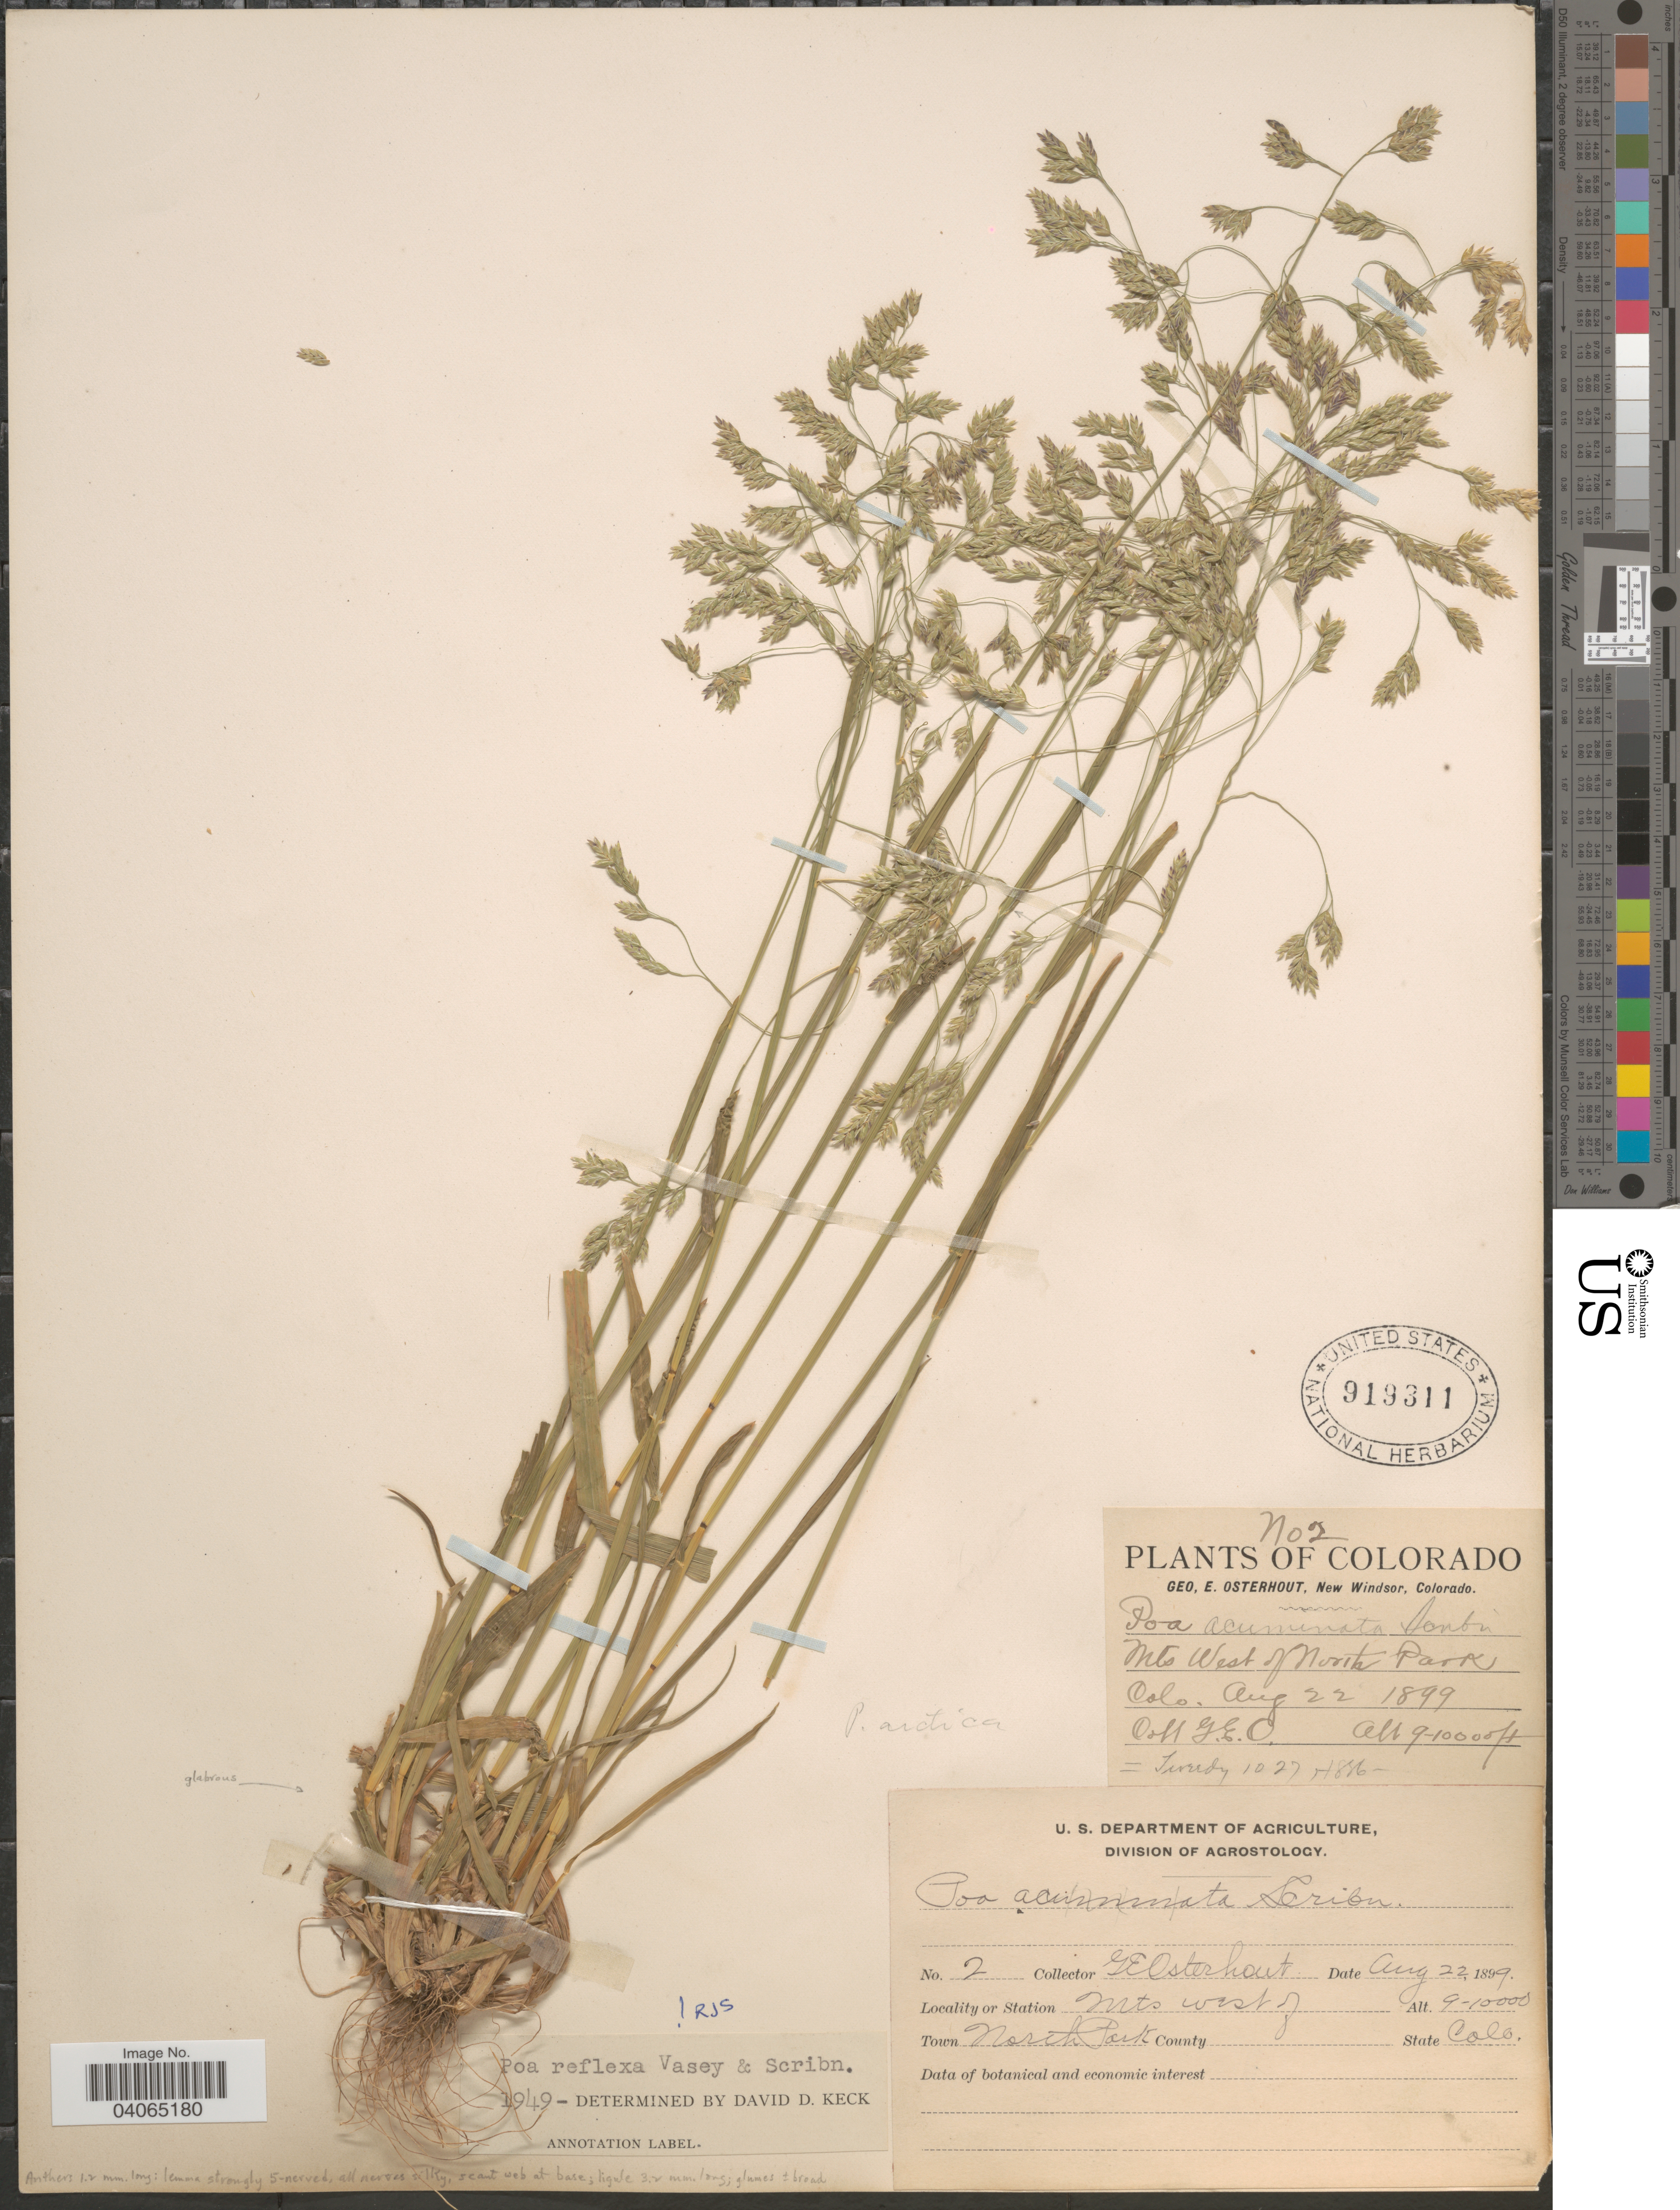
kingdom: Plantae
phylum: Tracheophyta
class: Liliopsida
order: Poales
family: Poaceae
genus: Poa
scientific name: Poa reflexa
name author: Vasey & Scribn.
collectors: G. Osterhout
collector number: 2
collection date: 1899-08-22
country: United States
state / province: Colorado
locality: Mts west of Town North Park.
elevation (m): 2743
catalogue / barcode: US 919311